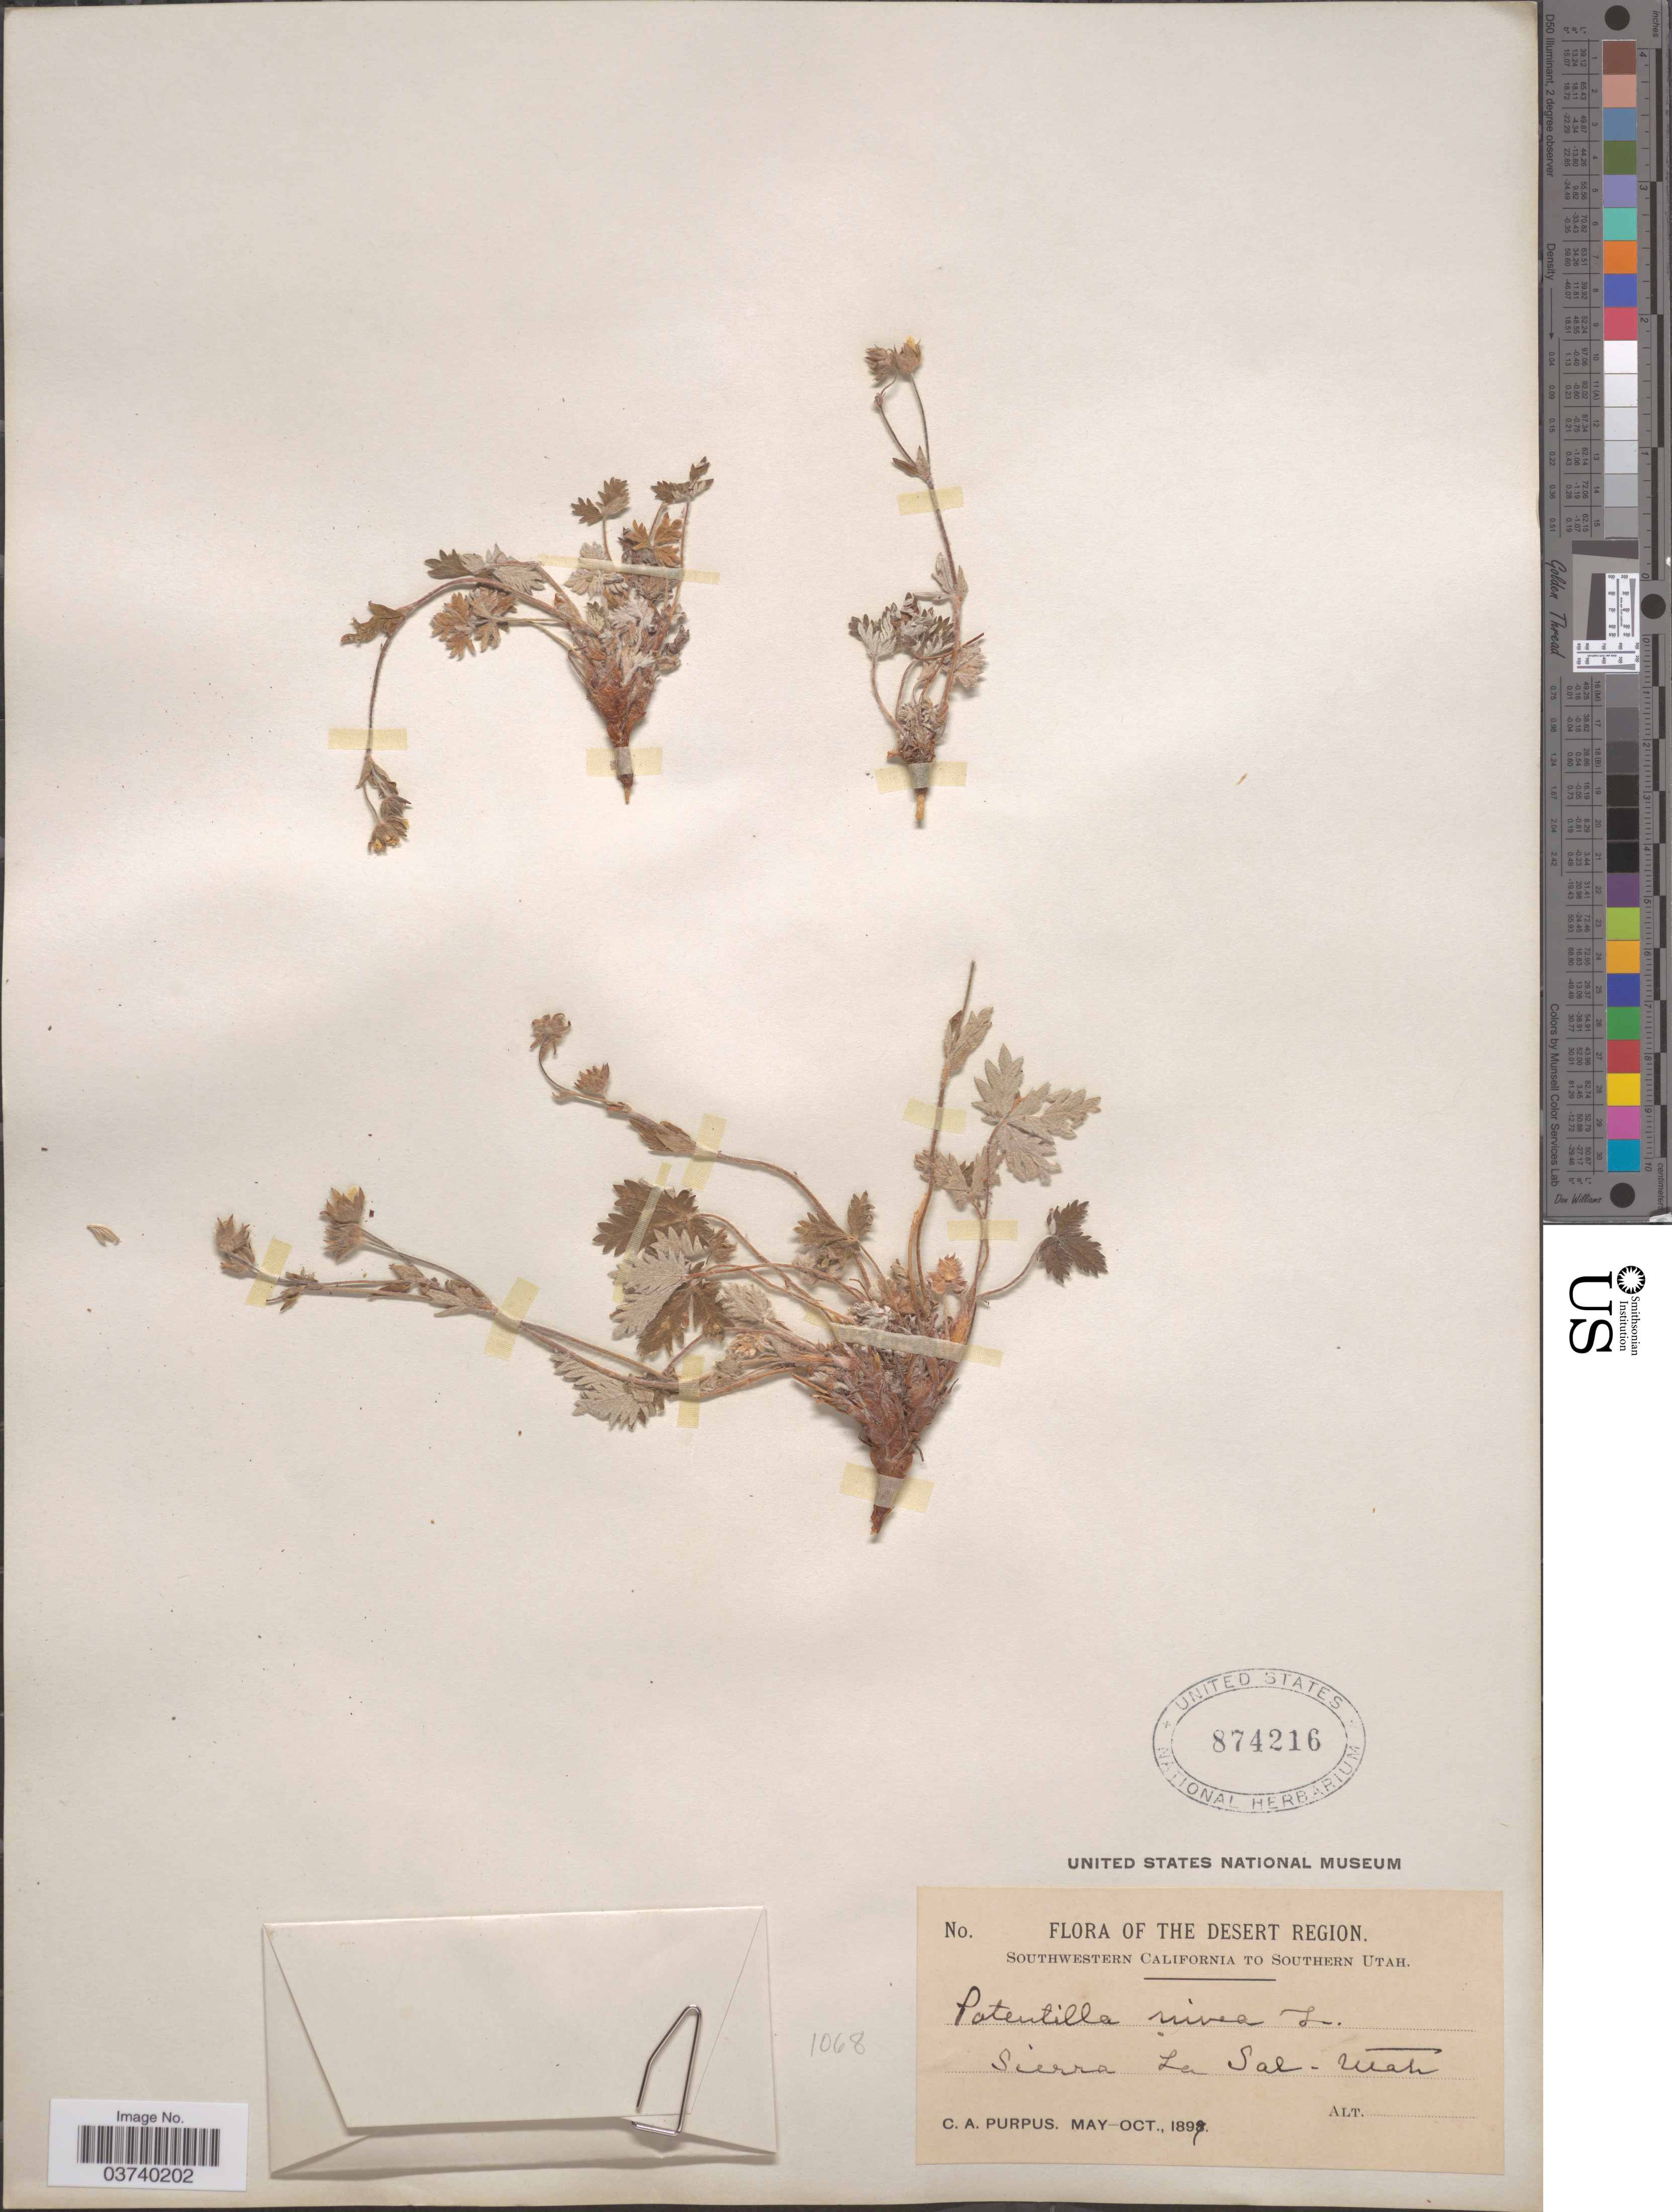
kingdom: Plantae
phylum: Tracheophyta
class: Magnoliopsida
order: Rosales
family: Rosaceae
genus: Potentilla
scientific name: Potentilla nivea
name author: L.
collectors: C. A. Purpus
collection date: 1897-05/1897-10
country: United States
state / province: Utah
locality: The Desert Region. Southwestern California to Southern Utah. Sierra La Sal.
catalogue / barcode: US 874216